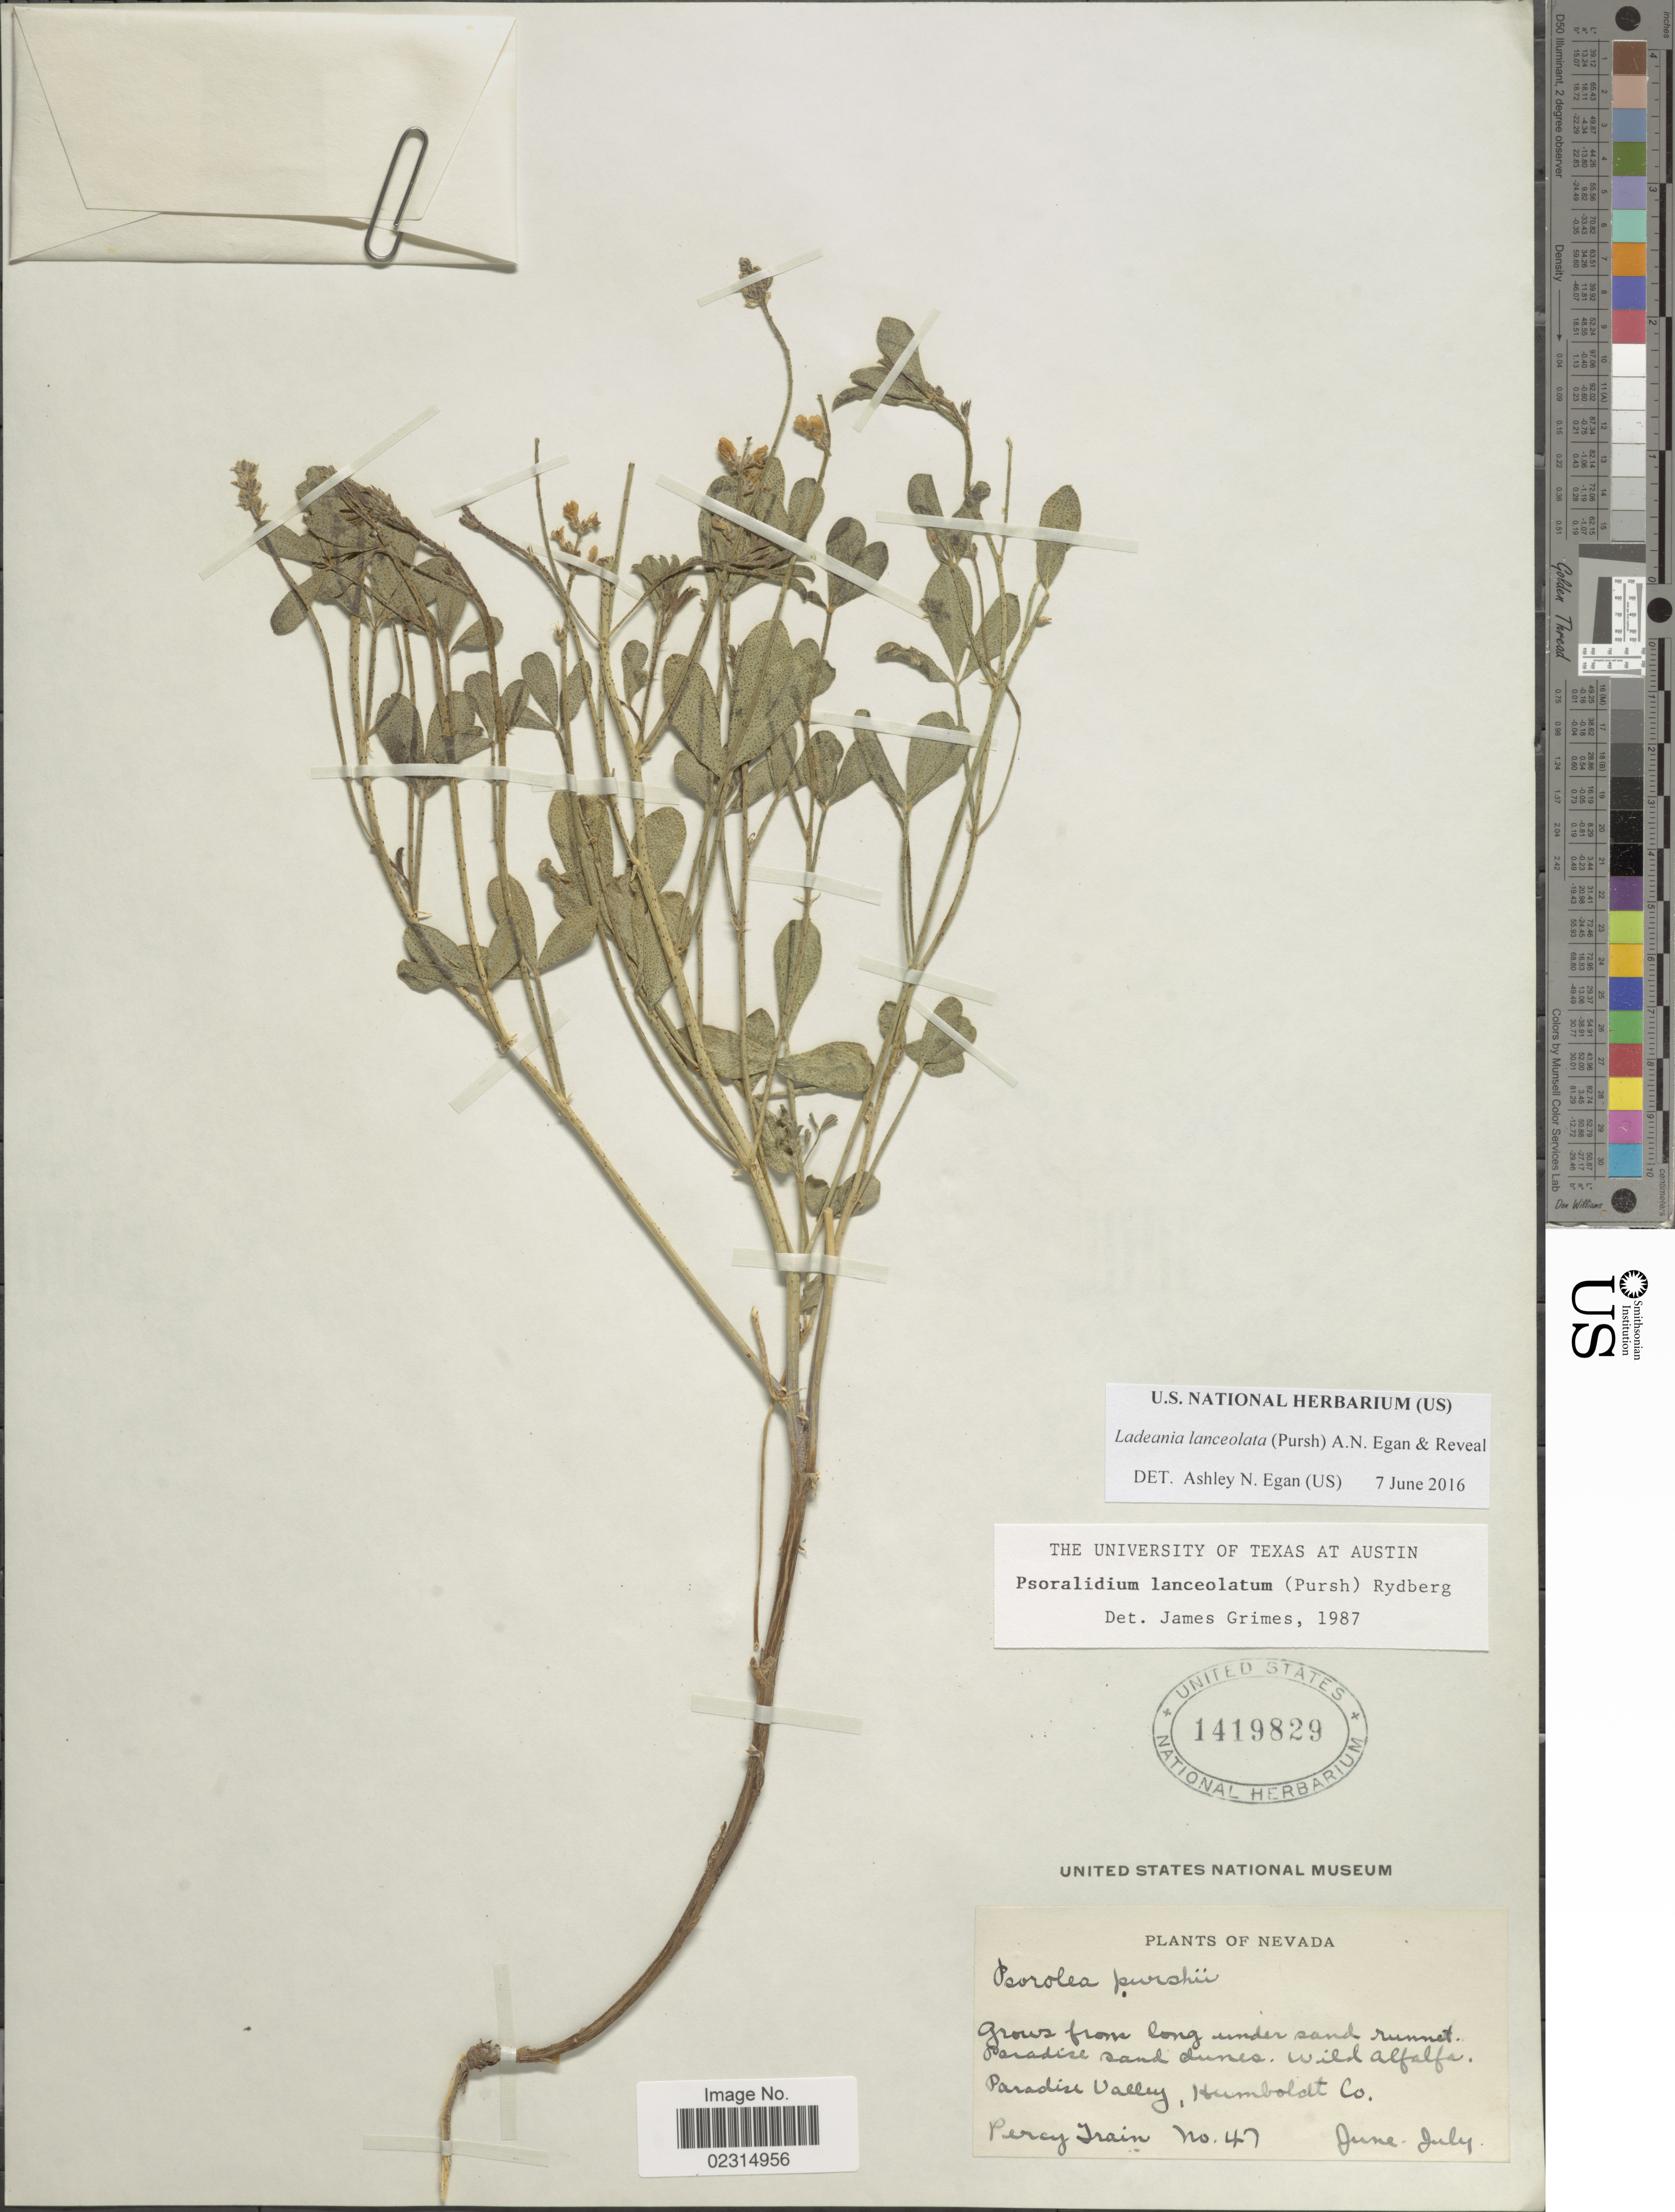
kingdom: Plantae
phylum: Tracheophyta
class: Magnoliopsida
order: Fabales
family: Fabaceae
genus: Ladeania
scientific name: Ladeania lanceolata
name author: (Pursh) A.N. Egan & Reveal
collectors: P. Train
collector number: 47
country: United States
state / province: Nevada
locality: Paradise Valley, Humboldt Co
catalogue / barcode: US 1419829